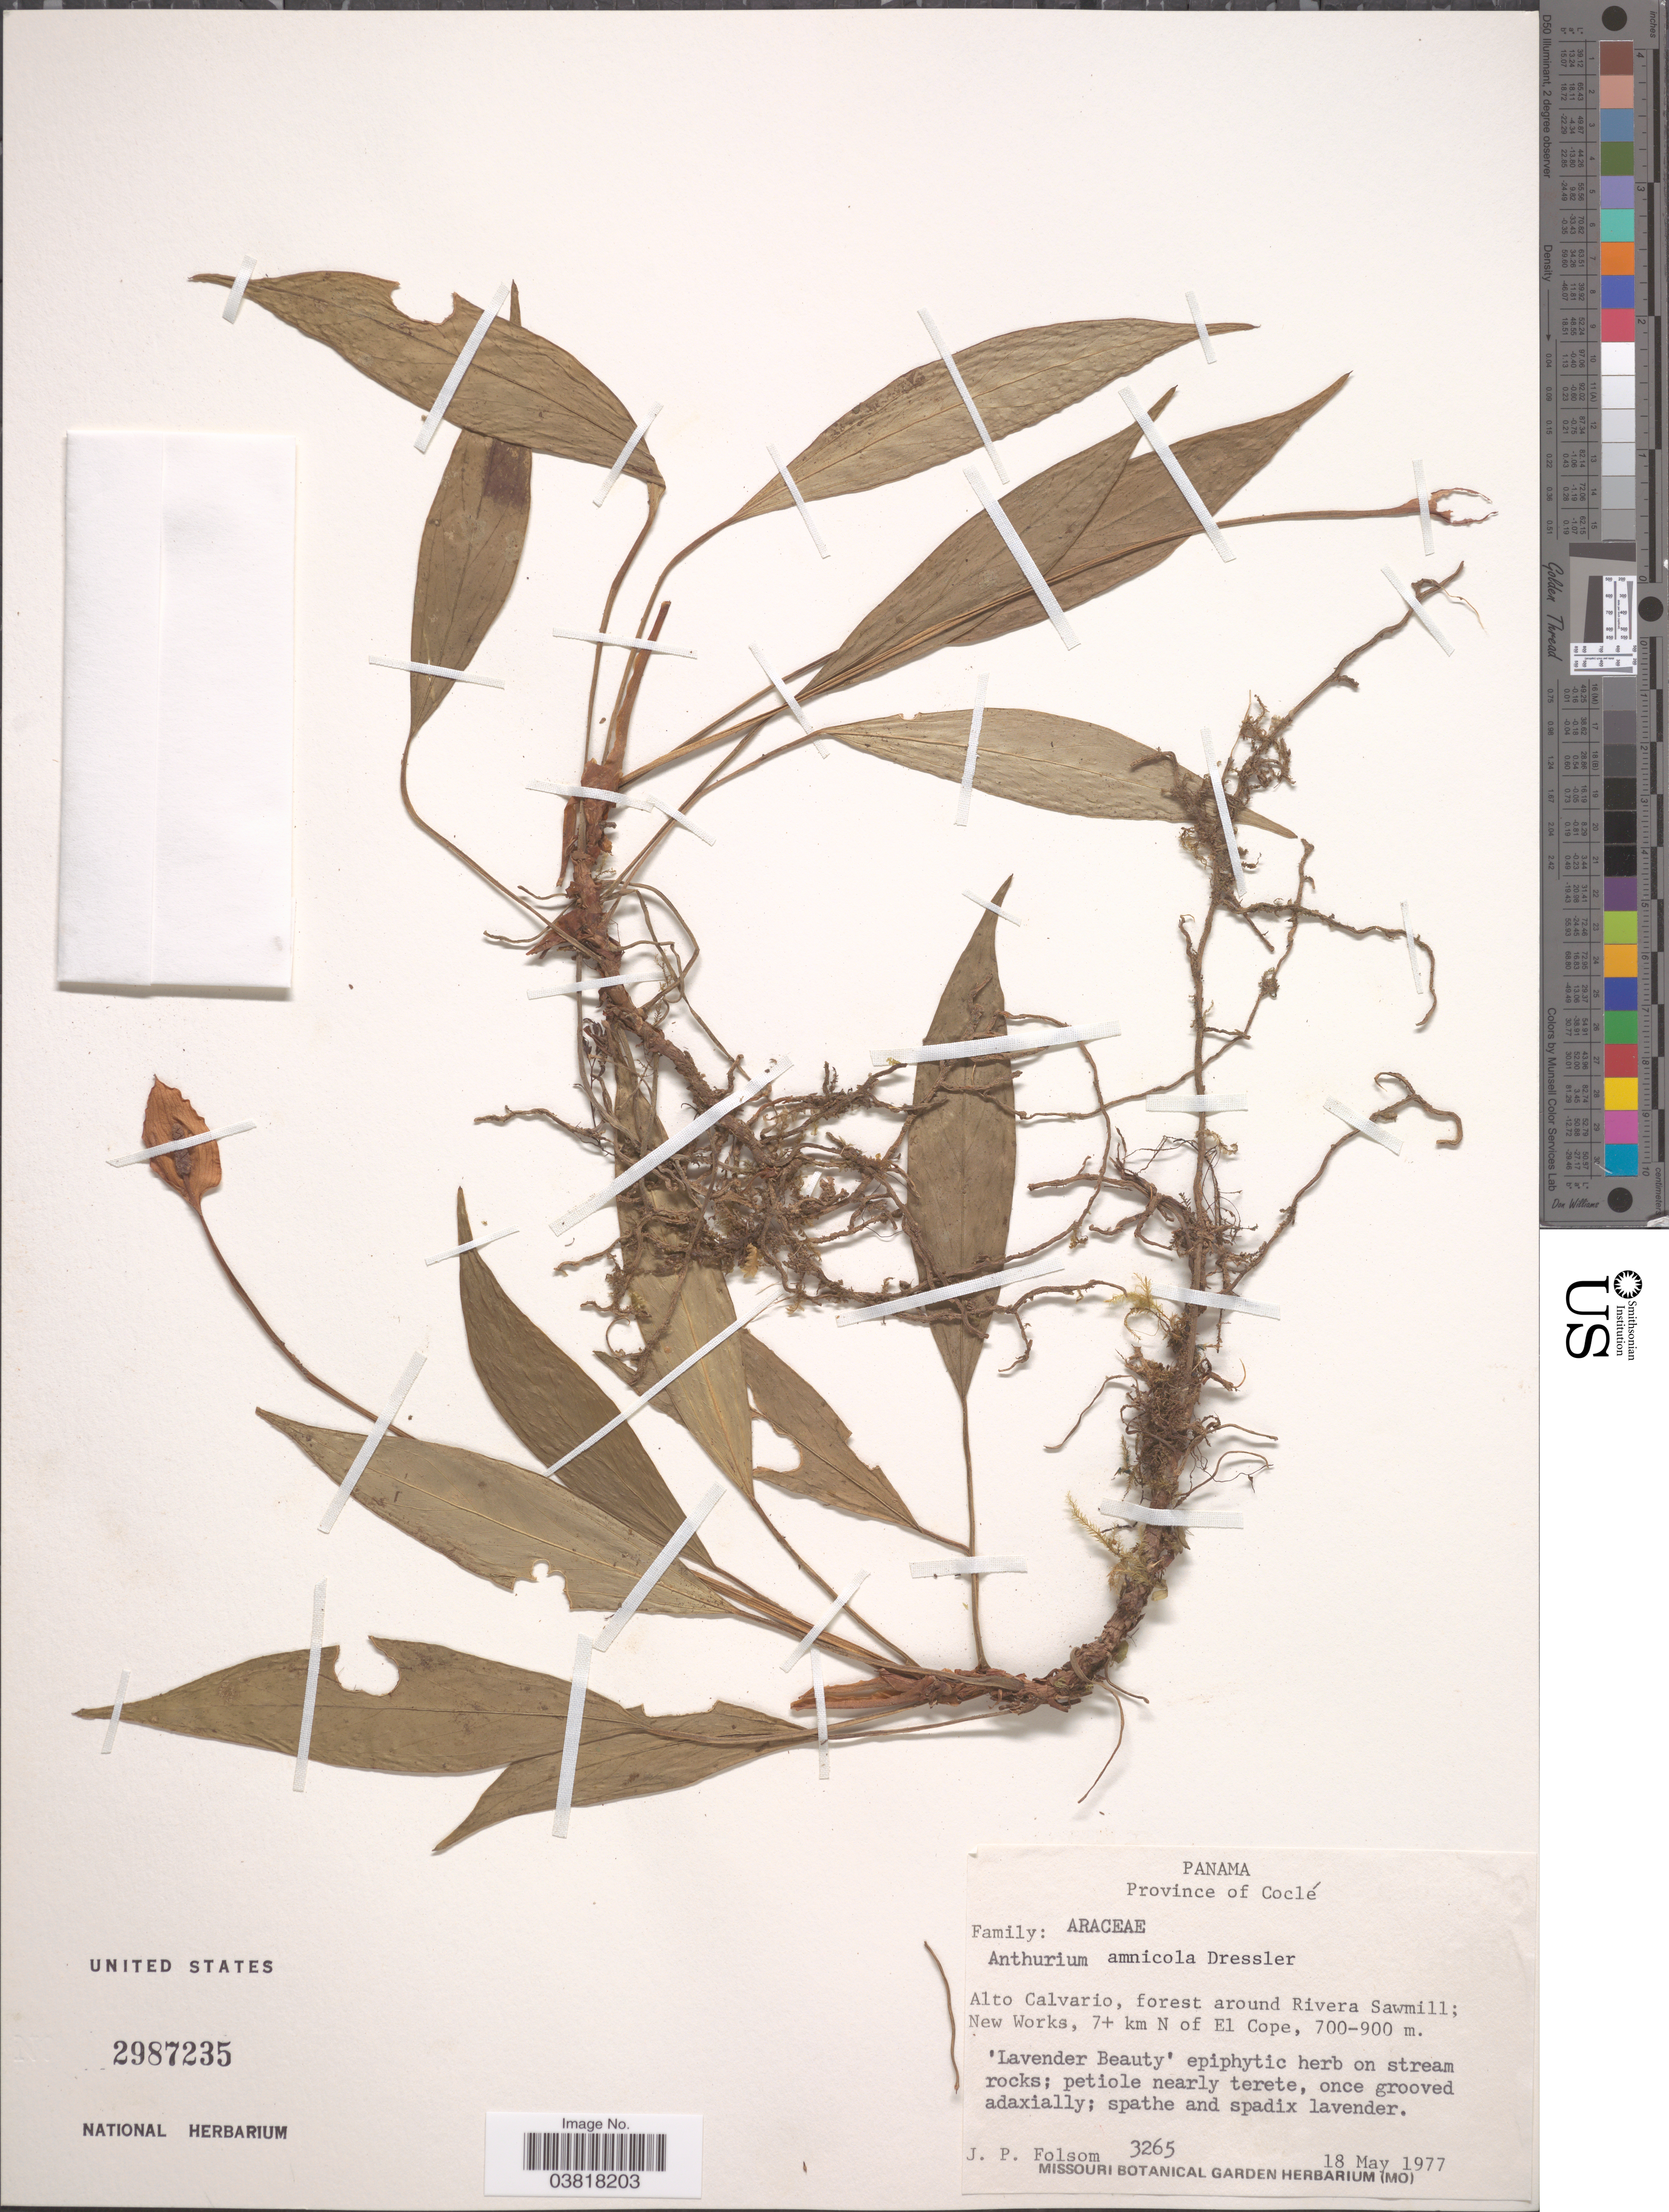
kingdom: Plantae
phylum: Tracheophyta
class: Liliopsida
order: Alismatales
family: Araceae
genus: Anthurium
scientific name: Anthurium amnicola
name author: Dressler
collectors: J. P. Folsom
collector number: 3265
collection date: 1977-05-18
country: Panama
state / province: Cocle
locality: Alto Calvario, forest around Rivera Sawmill; New Works, 7+ km N of El Cope.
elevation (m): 700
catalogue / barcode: US 2987235